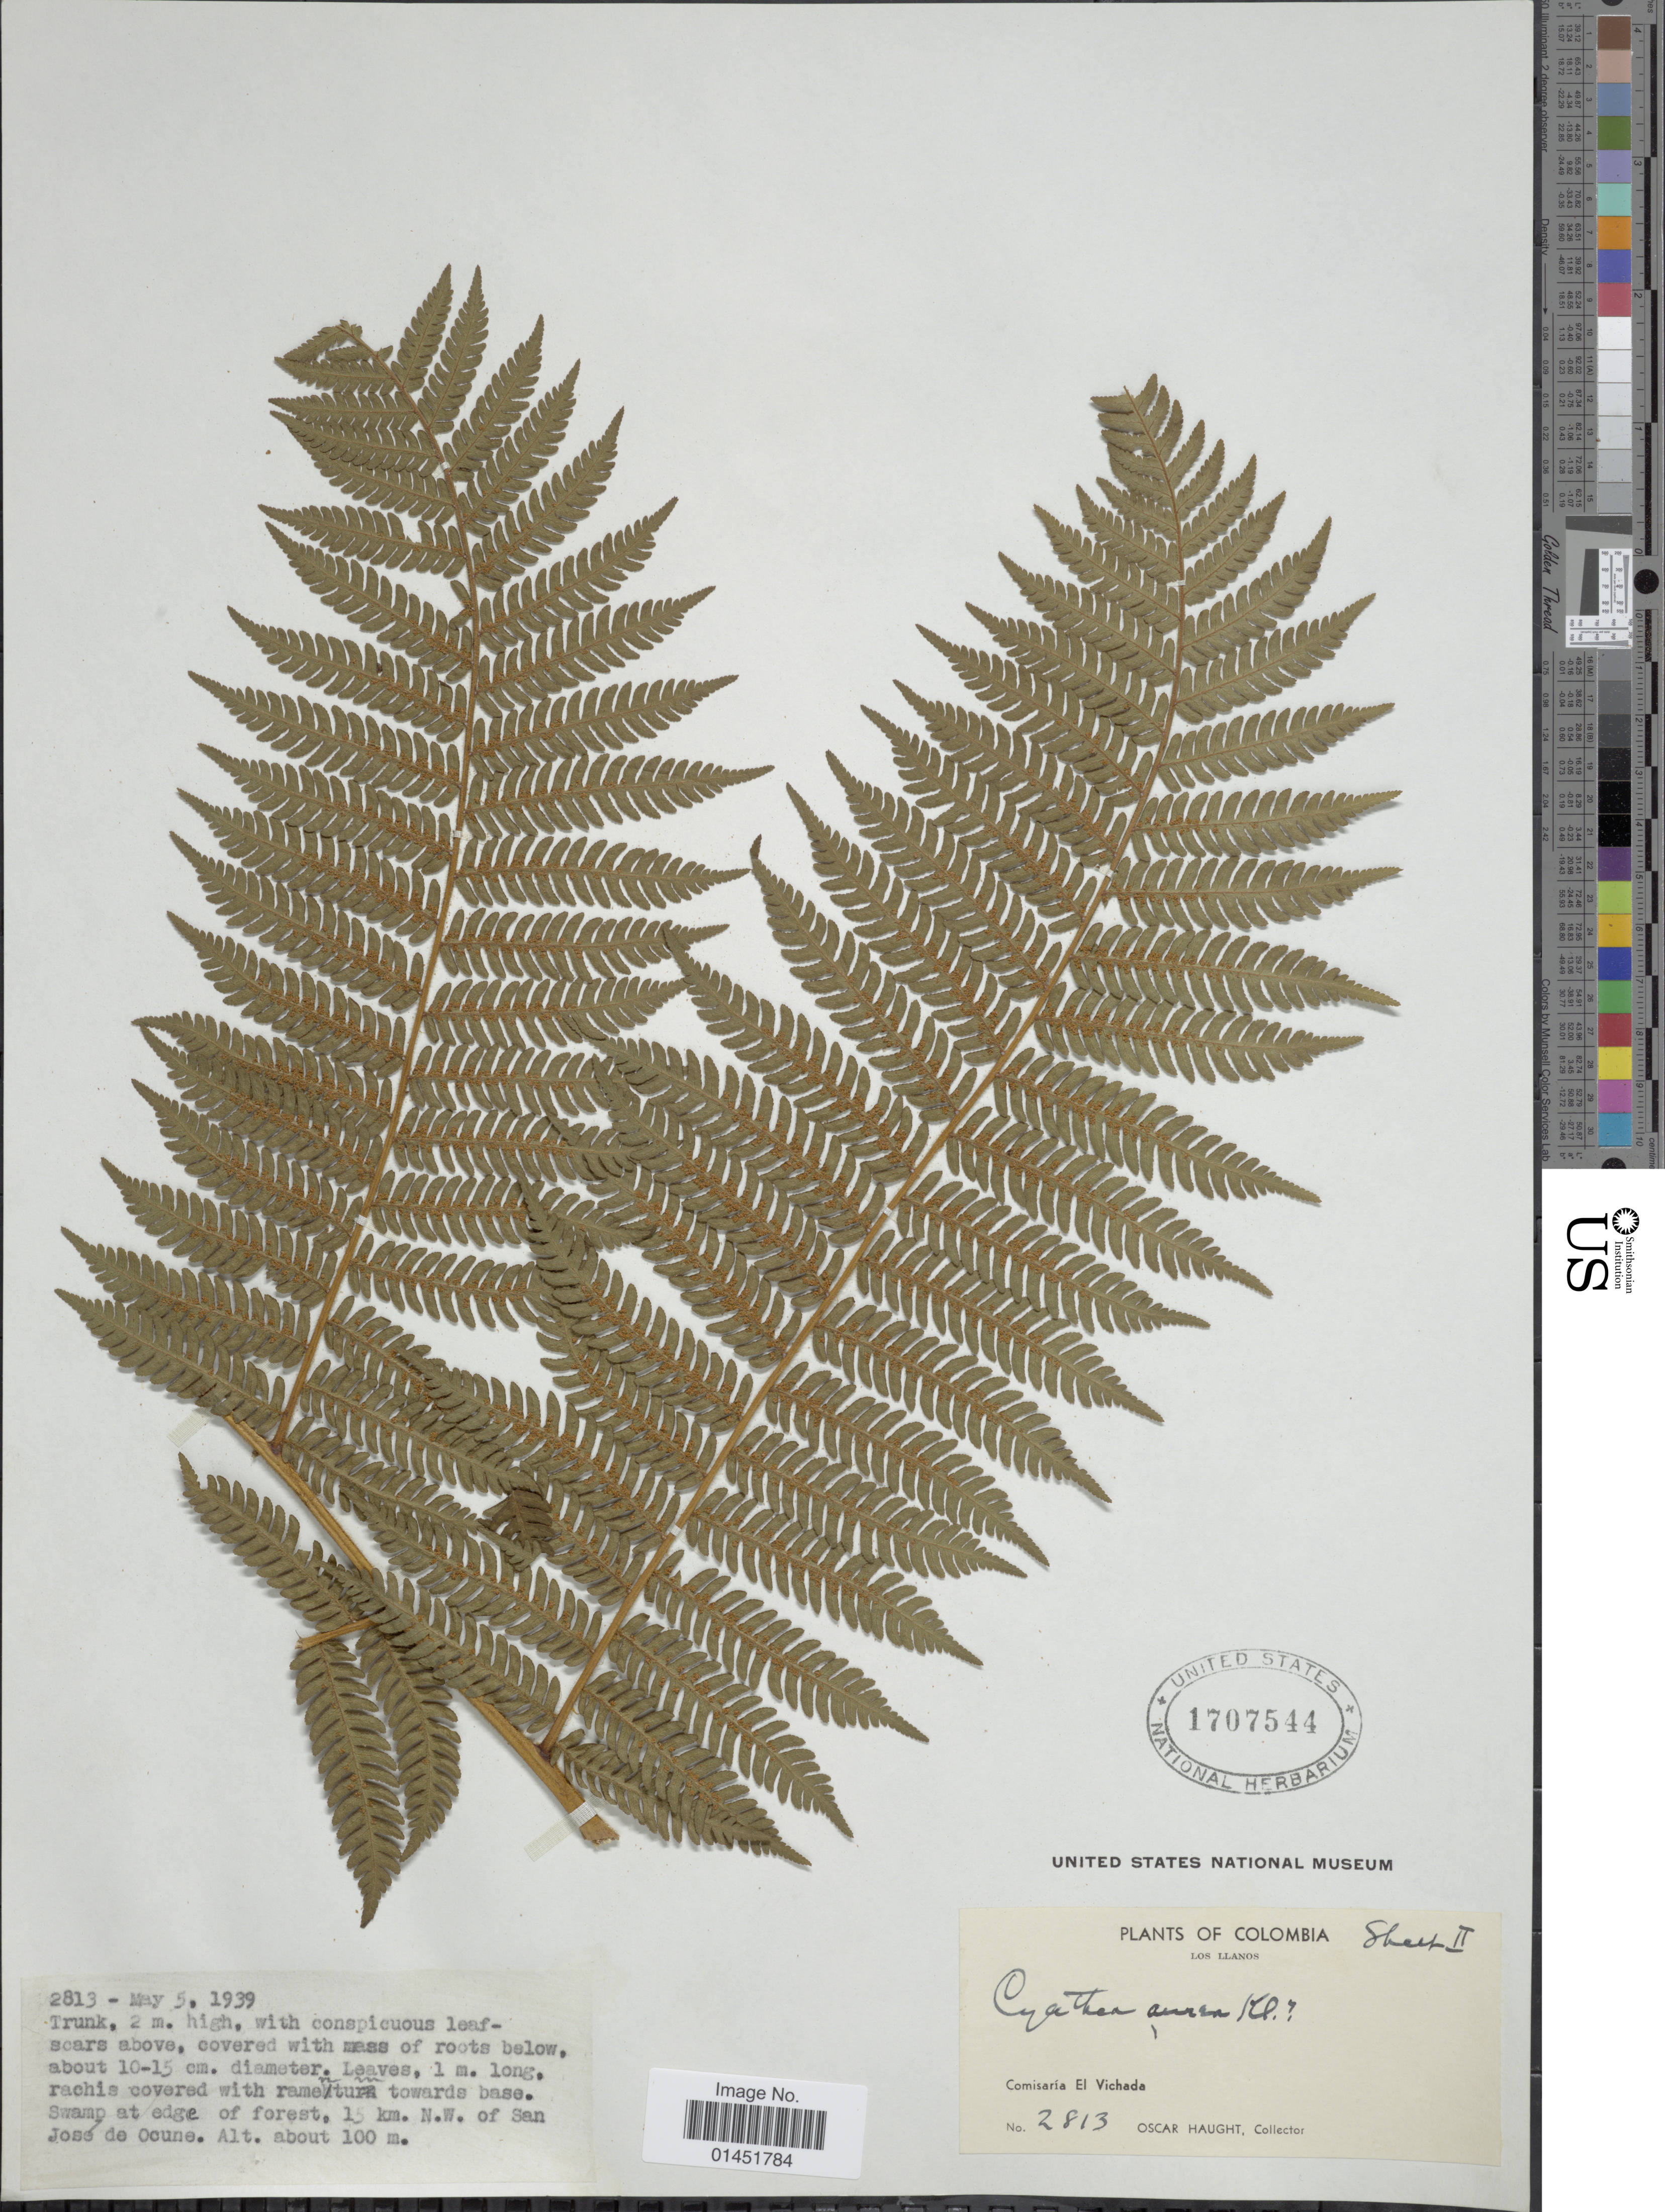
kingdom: Plantae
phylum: Tracheophyta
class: Polypodiopsida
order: Cyatheales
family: Cyatheaceae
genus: Cyathea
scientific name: Cyathea fulva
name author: (M. Martens & Galeotti) Fée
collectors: O. L. Haught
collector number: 2813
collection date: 1939-05-05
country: Colombia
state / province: Vichada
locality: Los Llanos, Comisaria El Vichada, 15 km N.W. of San José de Ocune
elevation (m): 100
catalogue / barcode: US 1707544